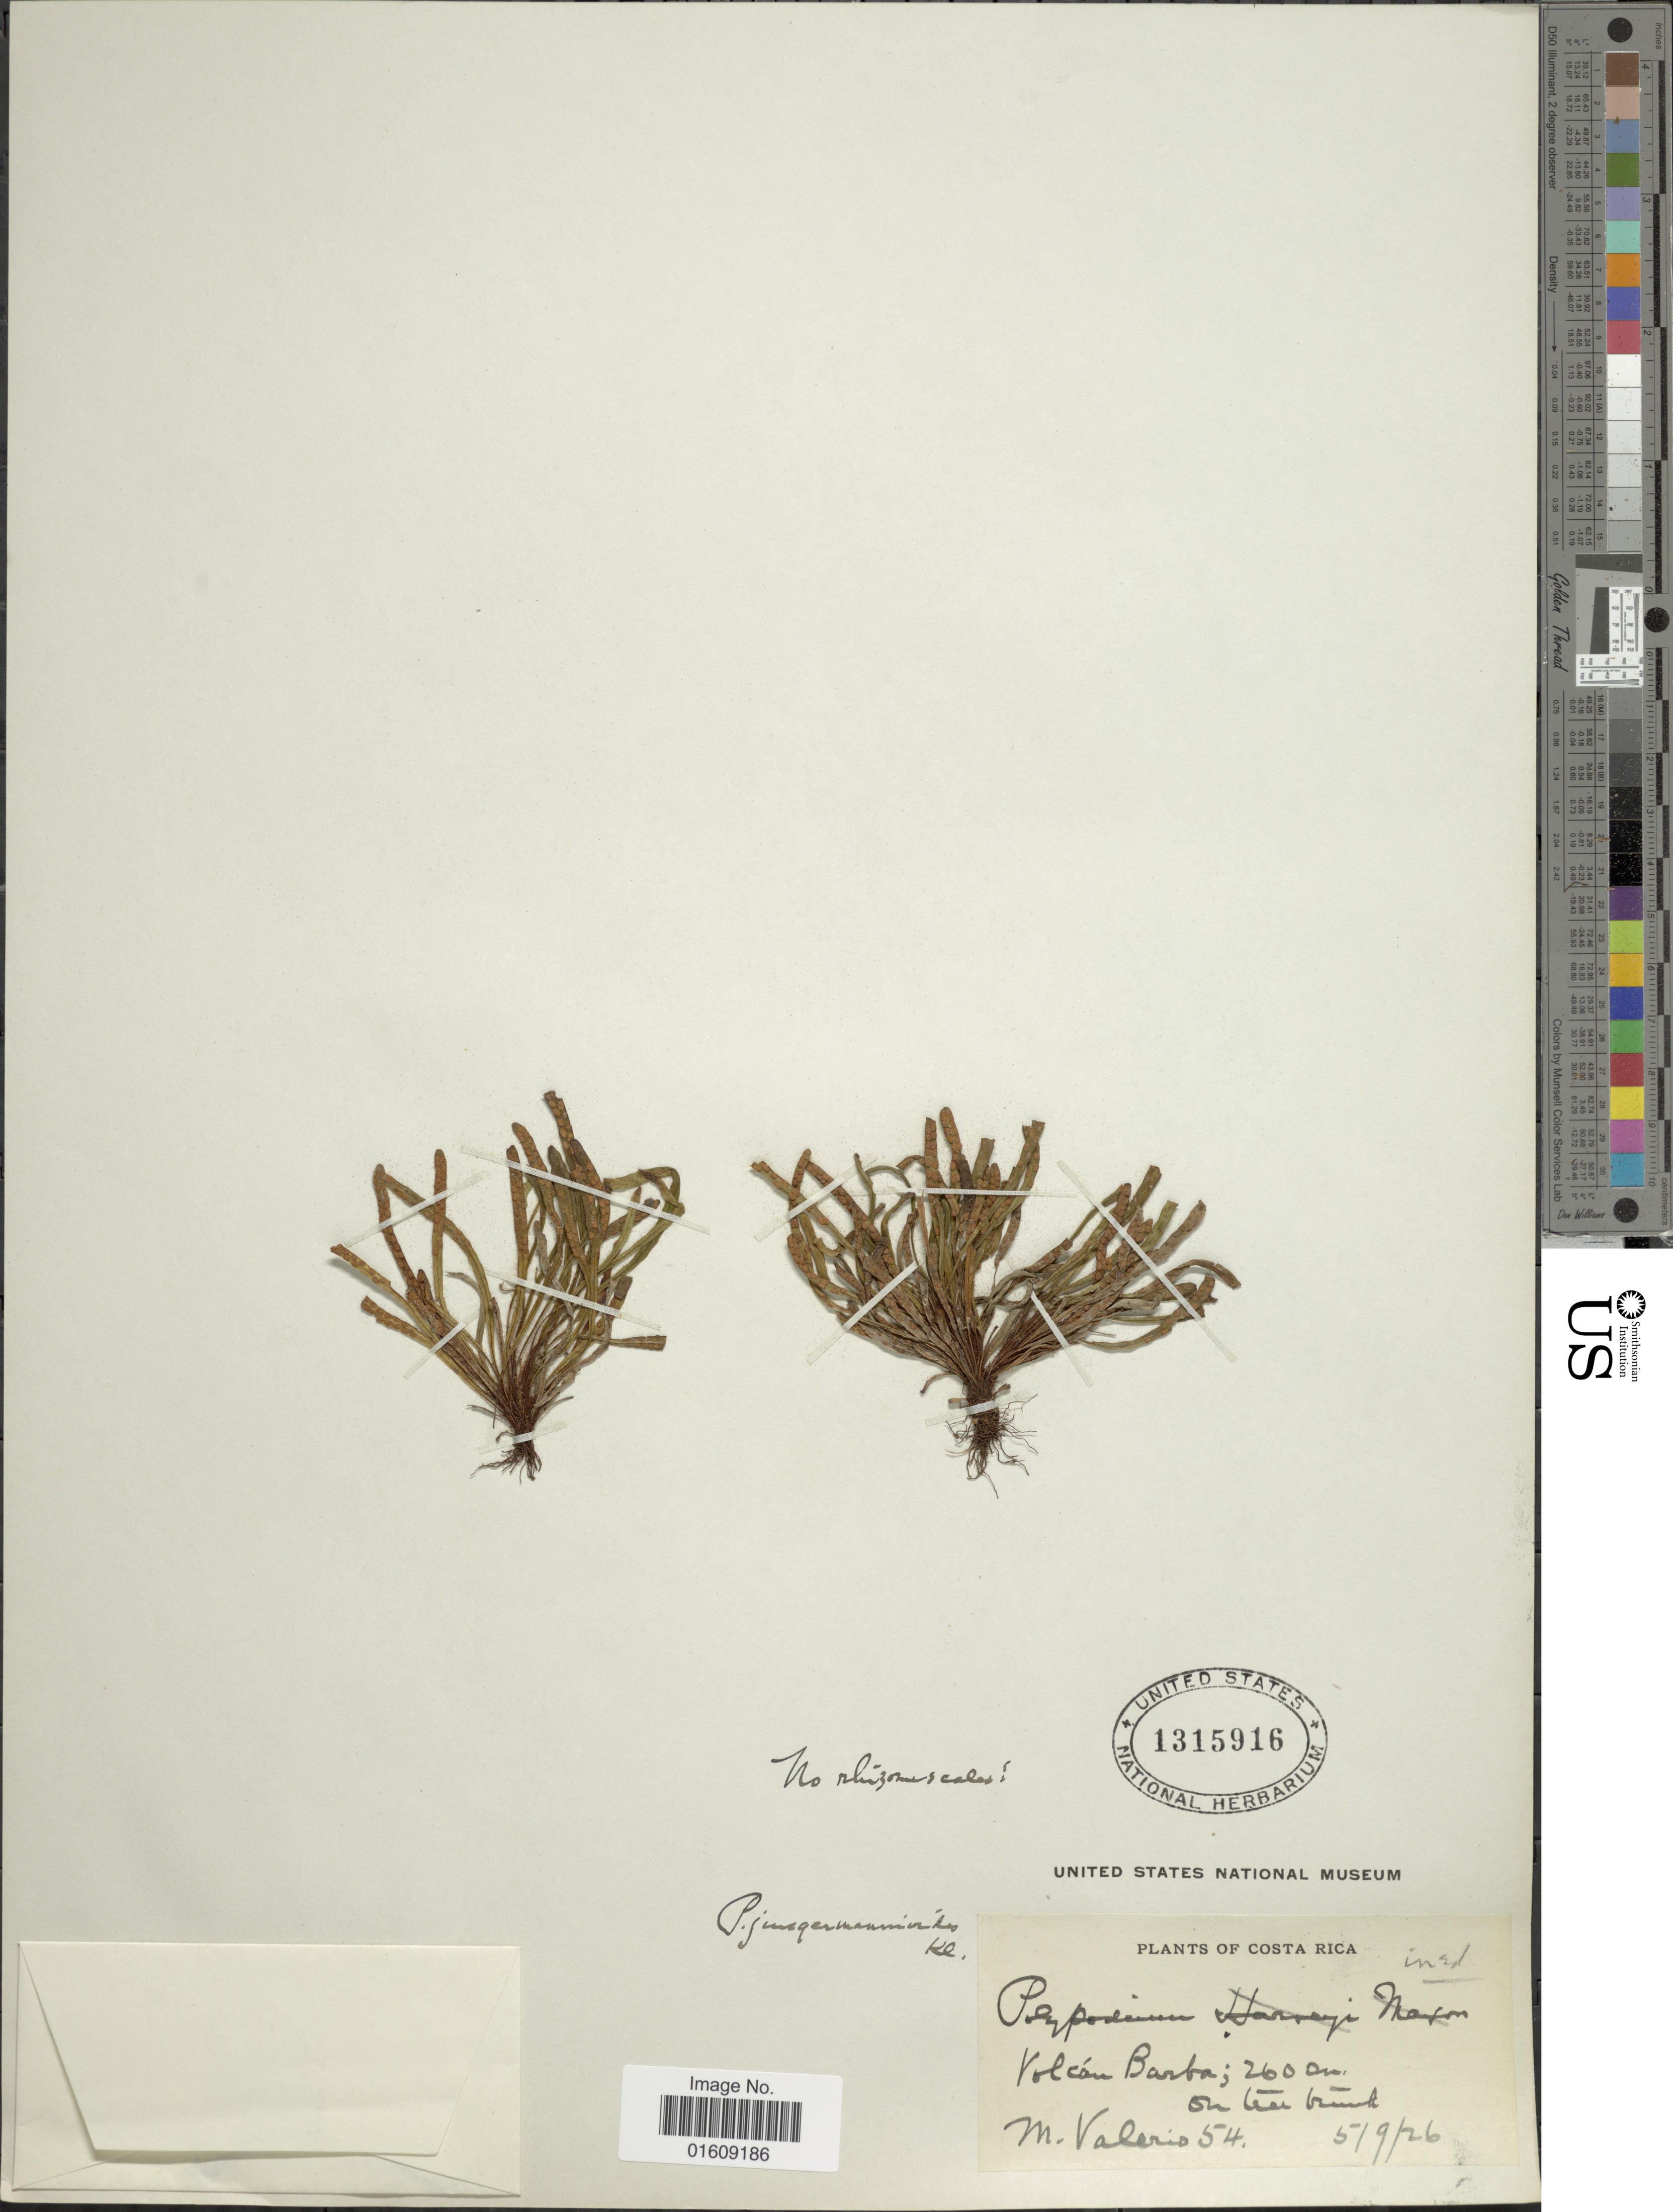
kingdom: Plantae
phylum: Tracheophyta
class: Polypodiopsida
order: Polypodiales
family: Polypodiaceae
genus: Ceradenia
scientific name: Ceradenia jungermannioides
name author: (Klotzsch) L.E. Bishop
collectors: M. Valerio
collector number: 54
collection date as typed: Transcribed d/m/y: 5/9/26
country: Costa Rica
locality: Costa Rica, Volcán Barba.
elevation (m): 2600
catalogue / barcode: US 1315916